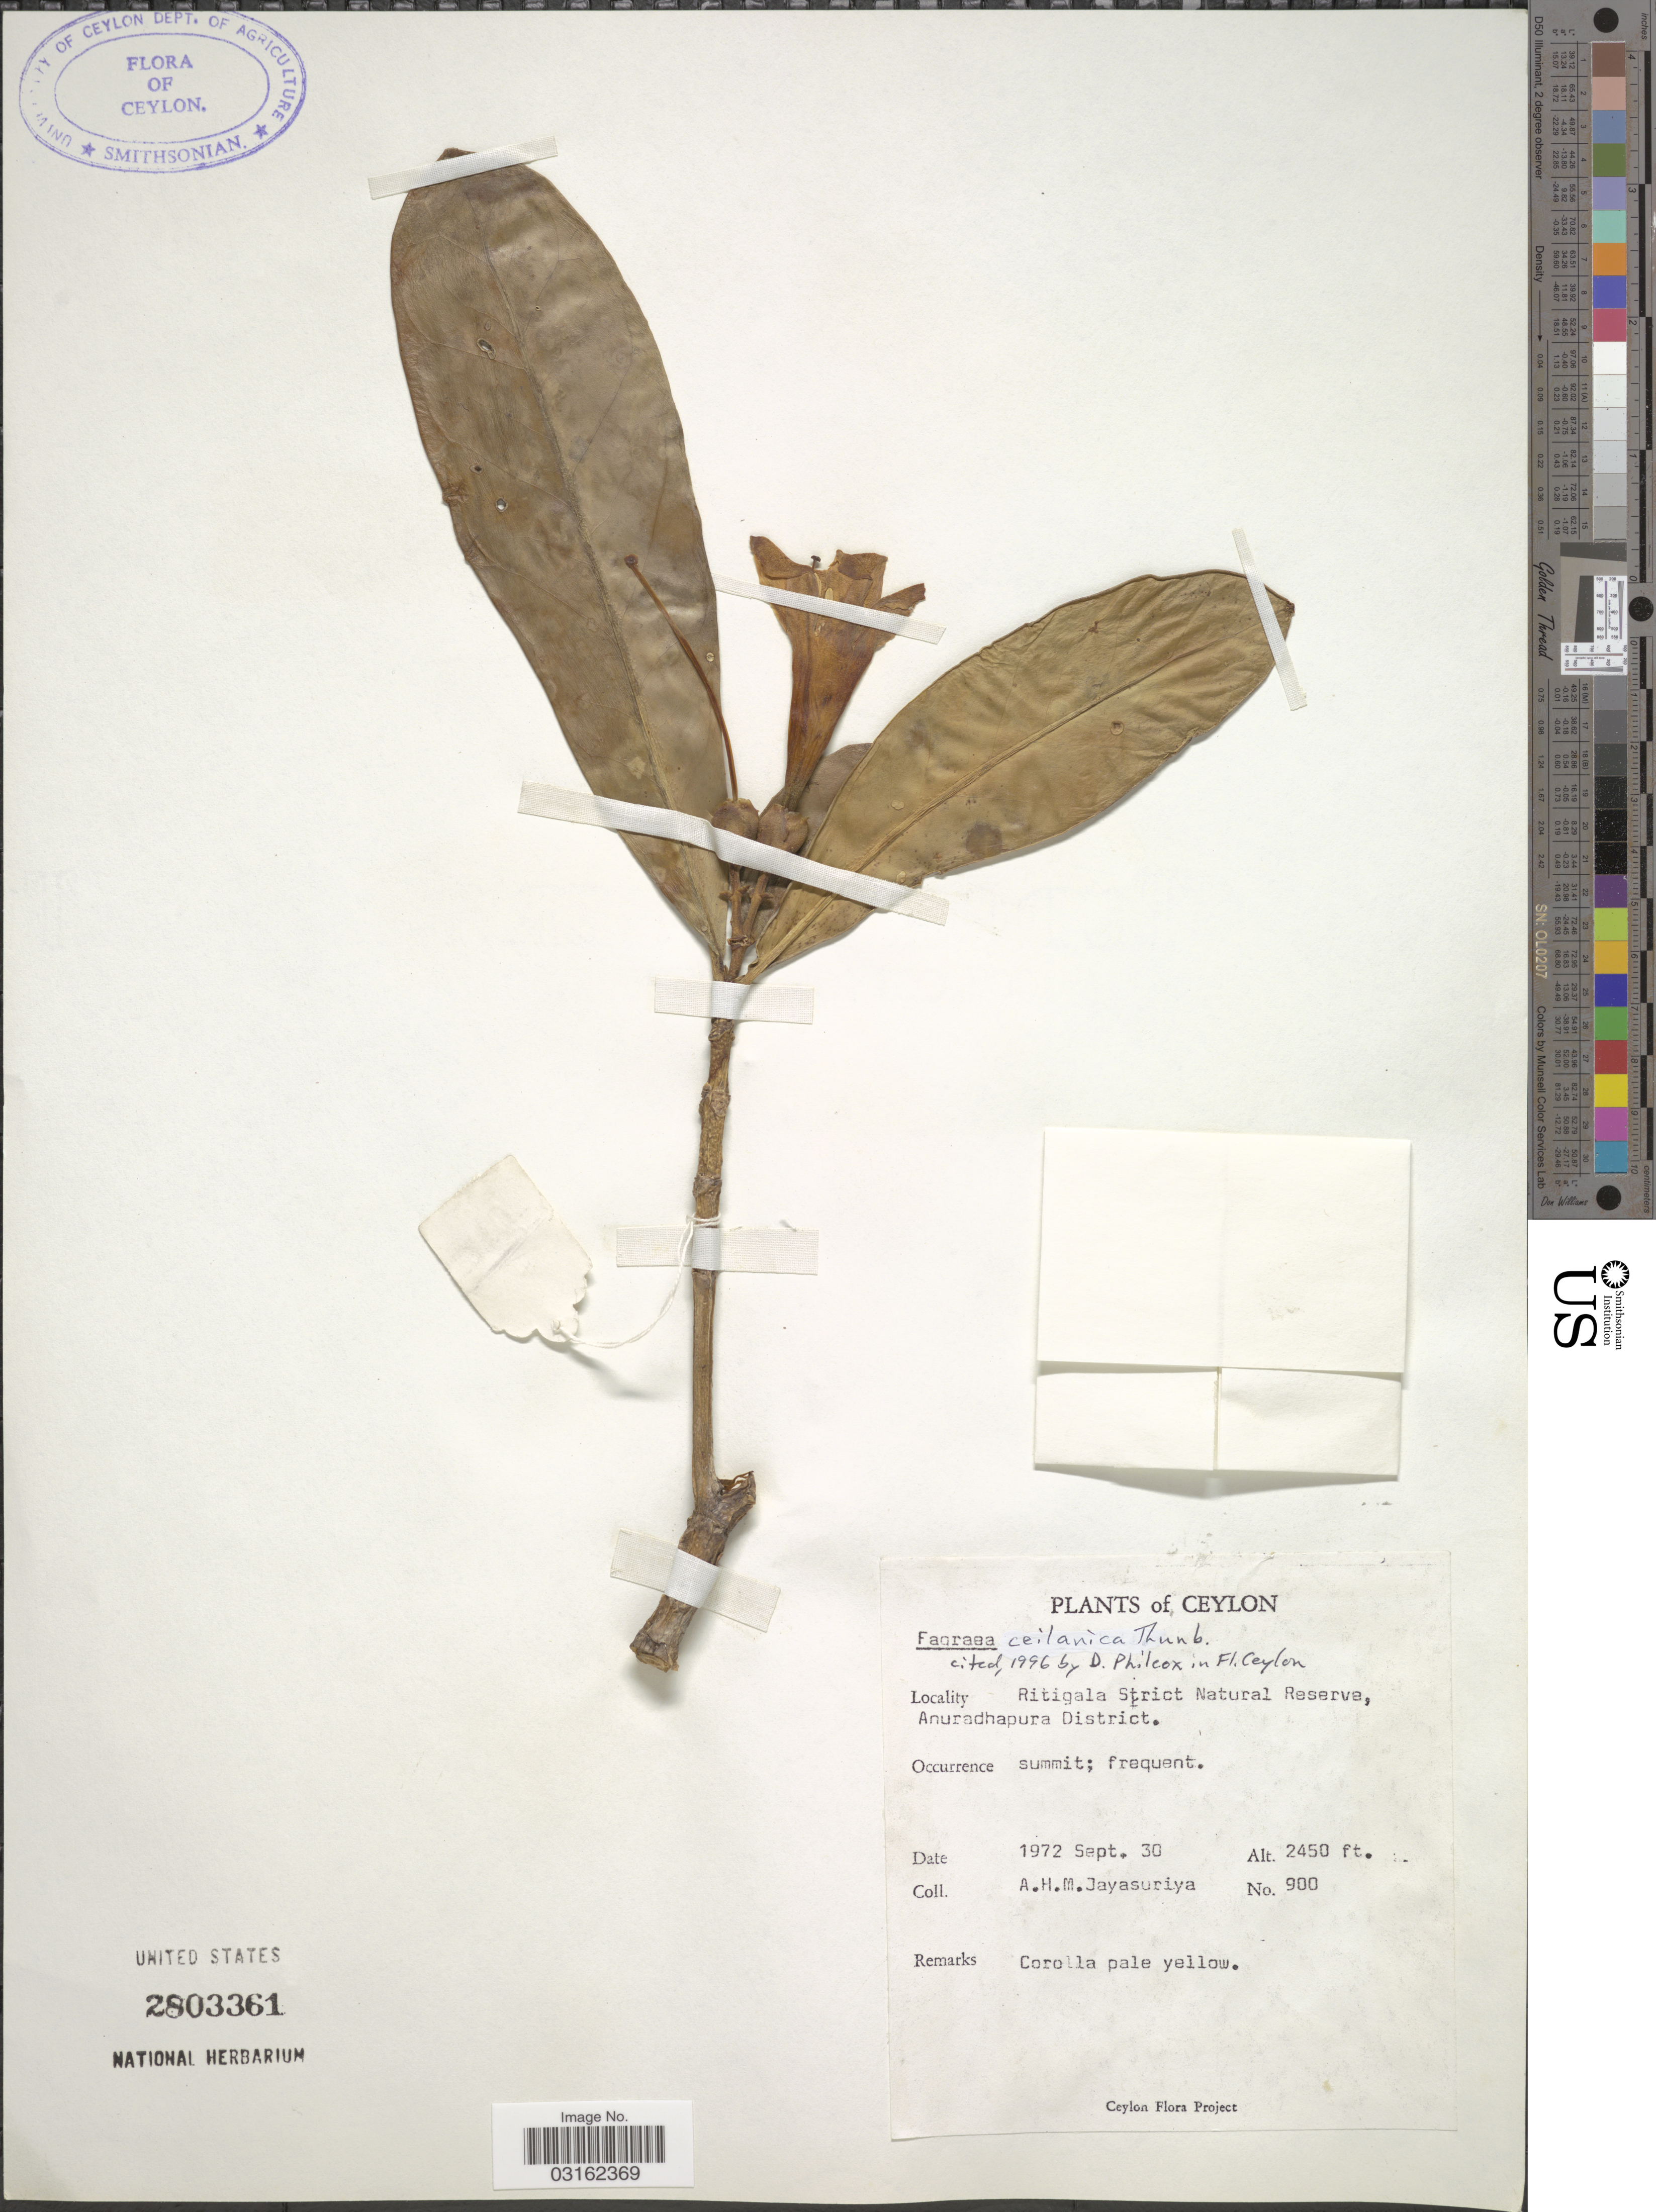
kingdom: Plantae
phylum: Tracheophyta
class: Magnoliopsida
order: Gentianales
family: Gentianaceae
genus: Fagraea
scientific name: Fagraea ceilanica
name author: Thunb.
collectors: A. H. Jayasuriya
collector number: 900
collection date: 1972-09-30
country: Sri Lanka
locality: Ceylon, Ritigala Strict Natural Reserve, Anuradhapura District.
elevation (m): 747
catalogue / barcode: US 2803361